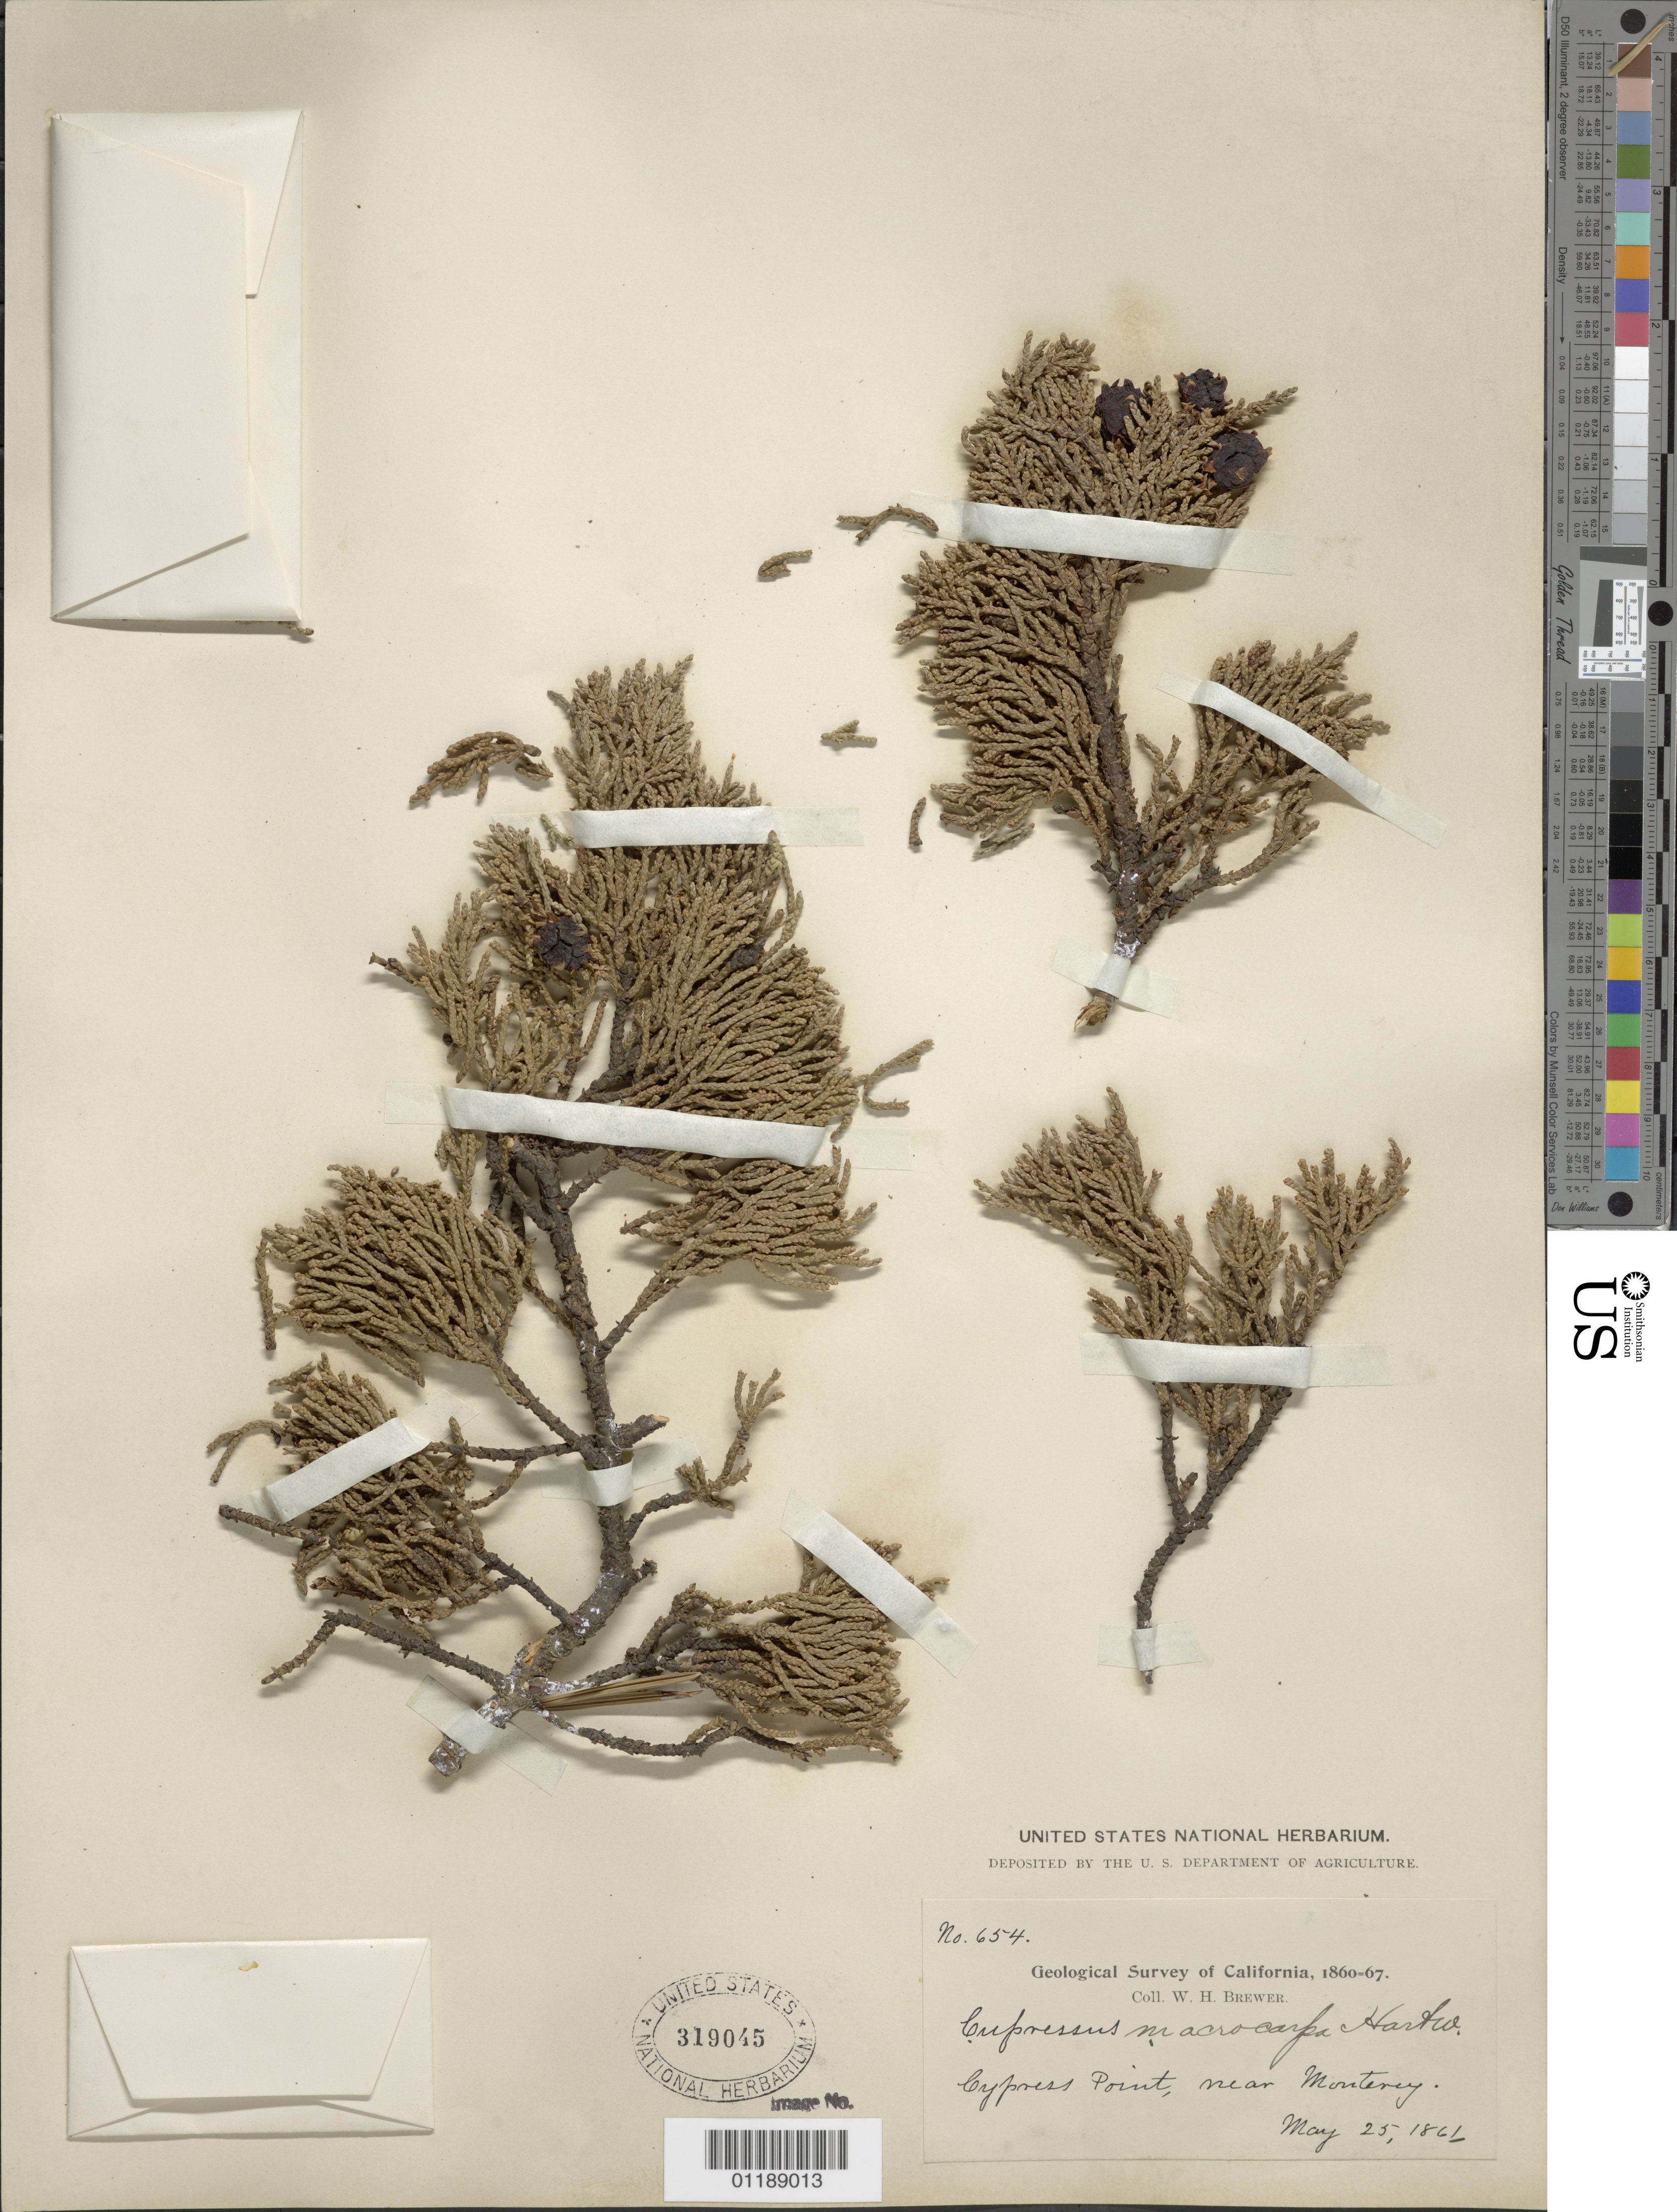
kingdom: Plantae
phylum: Tracheophyta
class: Pinopsida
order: Pinales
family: Cupressaceae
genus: Hesperocyparis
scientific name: Hesperocyparis macrocarpa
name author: (Hartw. ex Gordon) Bartel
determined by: (US) Smithsonian Institution - National Museum of Natural History - Department of Botany (UNITED STATES)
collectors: W. H. Brewer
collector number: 654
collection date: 1866-05-25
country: United States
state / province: California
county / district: Monterey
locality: Cypress Point, near Monterey.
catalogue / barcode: US 319045